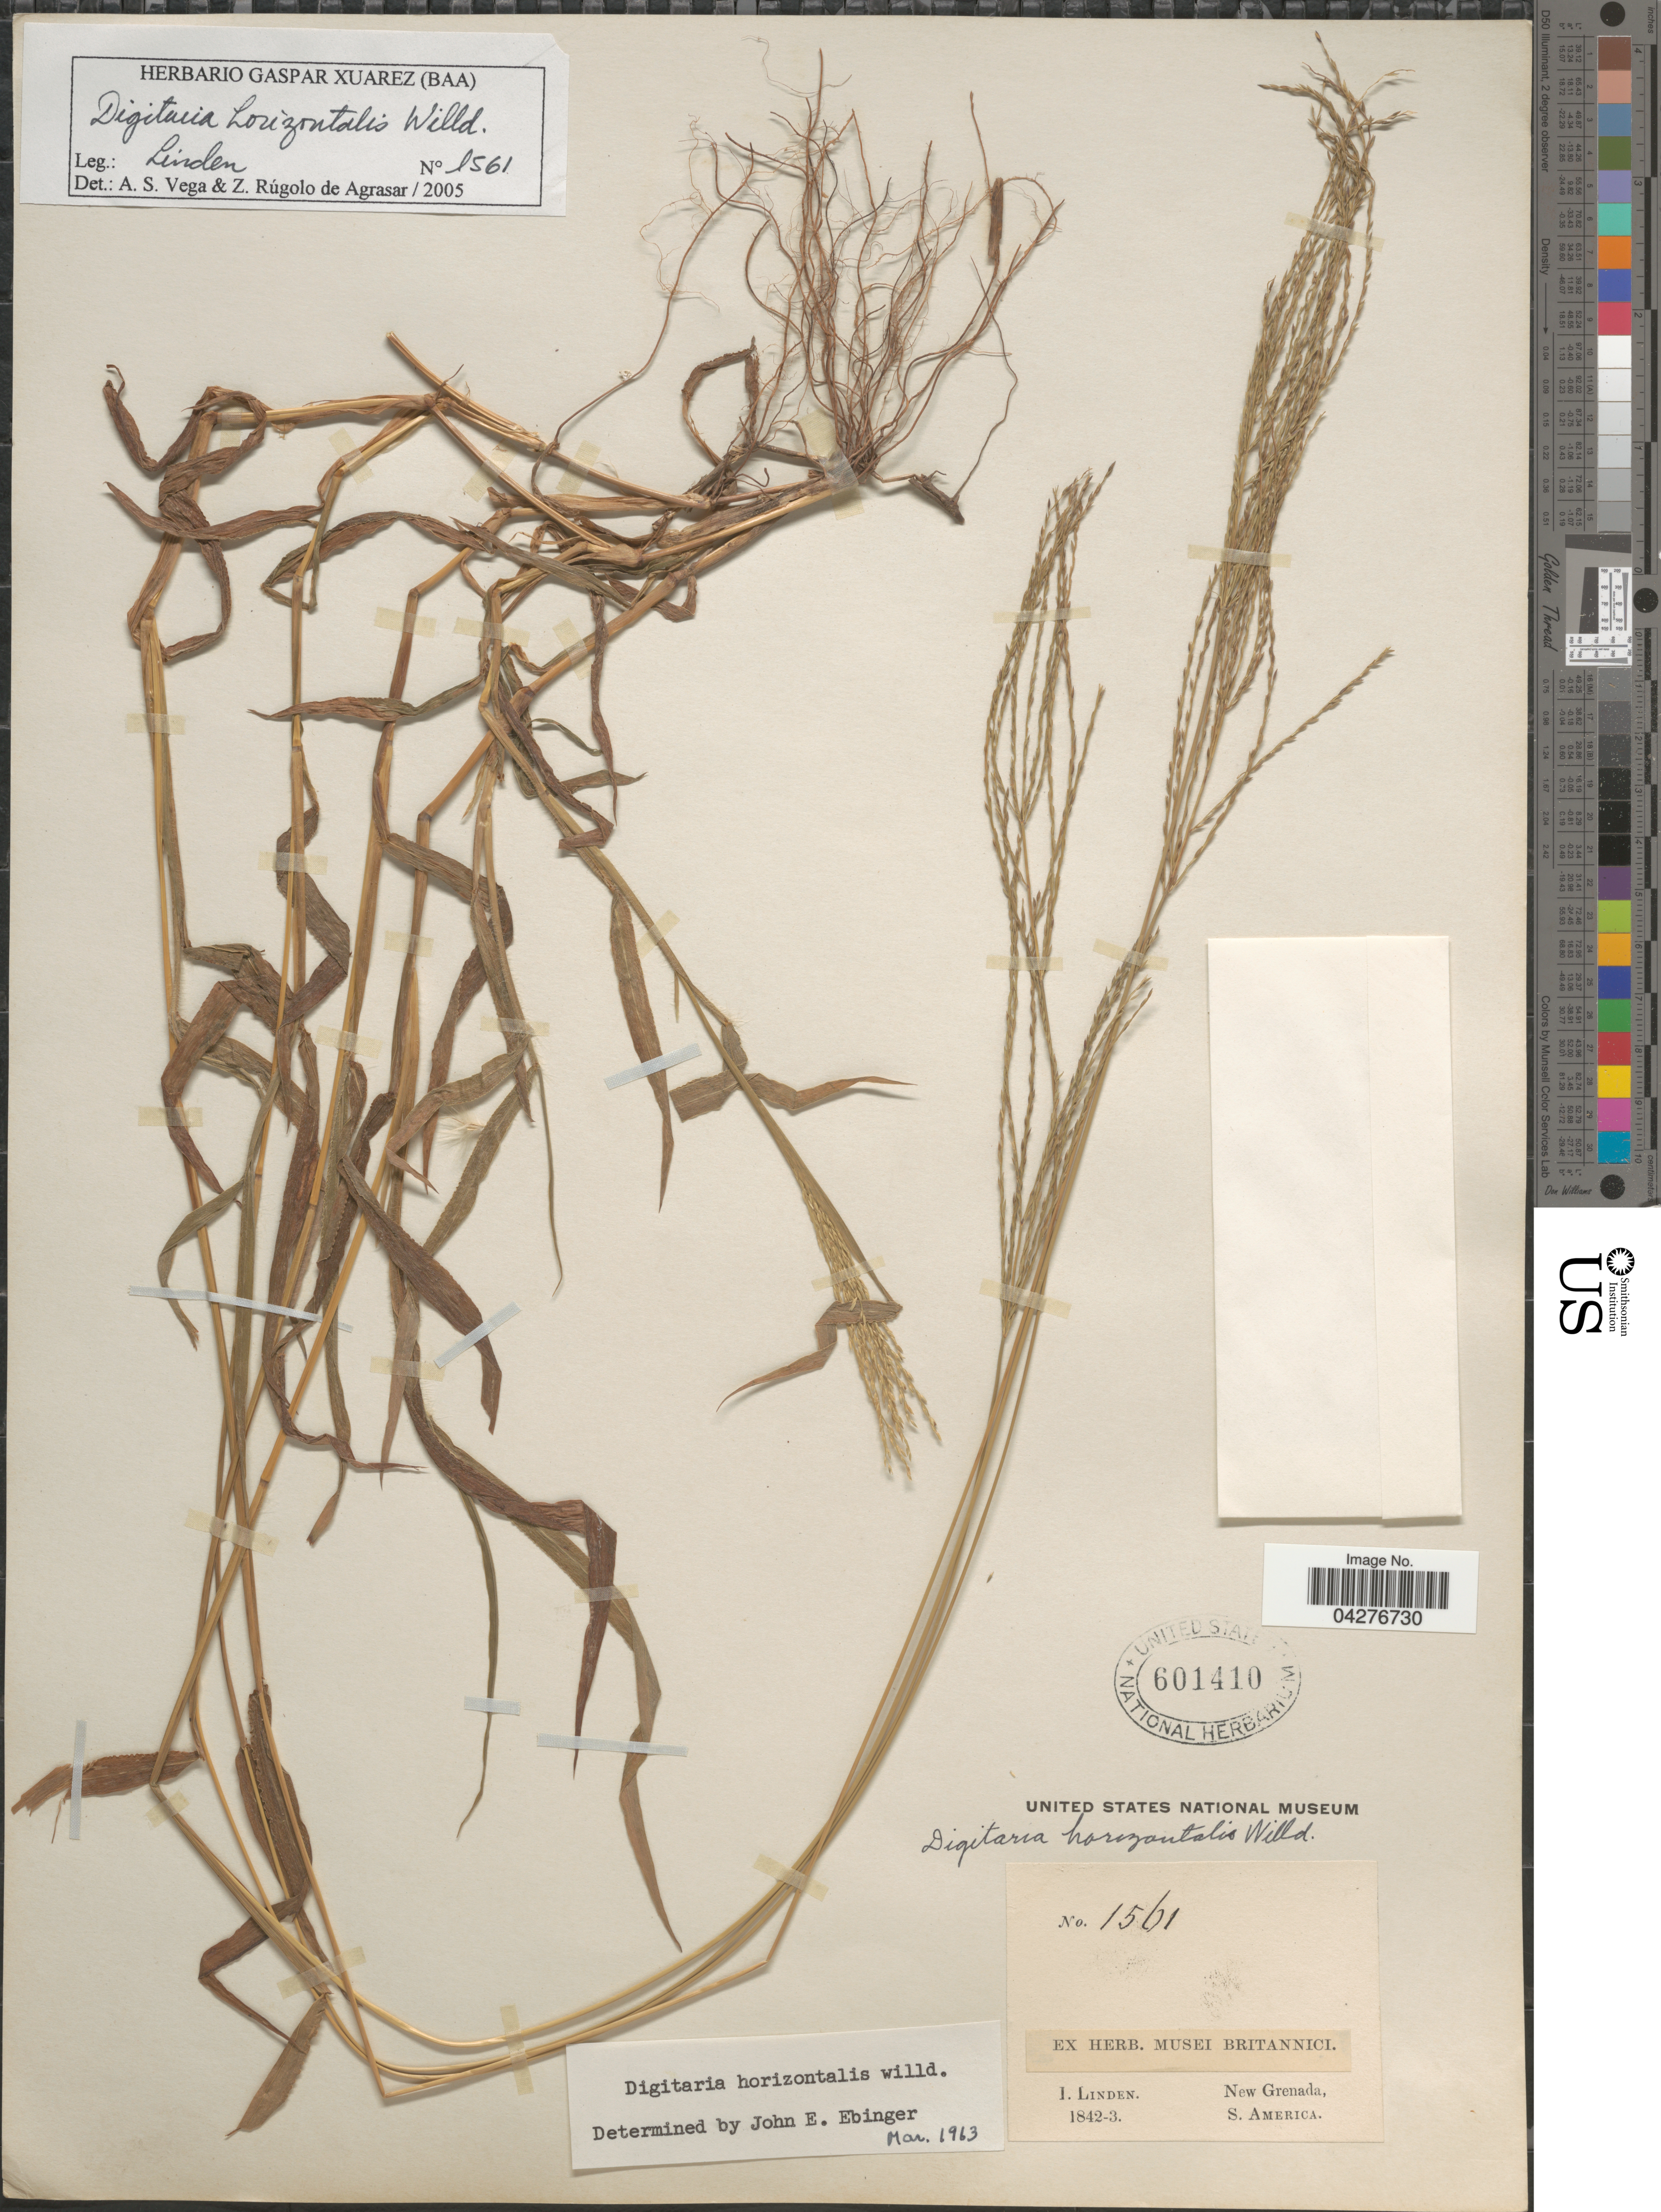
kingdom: Plantae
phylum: Tracheophyta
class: Liliopsida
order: Poales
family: Poaceae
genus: Digitaria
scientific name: Digitaria horizontalis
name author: Willd.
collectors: I. Linden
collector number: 1561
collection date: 1842/1843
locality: New Grenada. S.America.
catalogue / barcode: US 601410